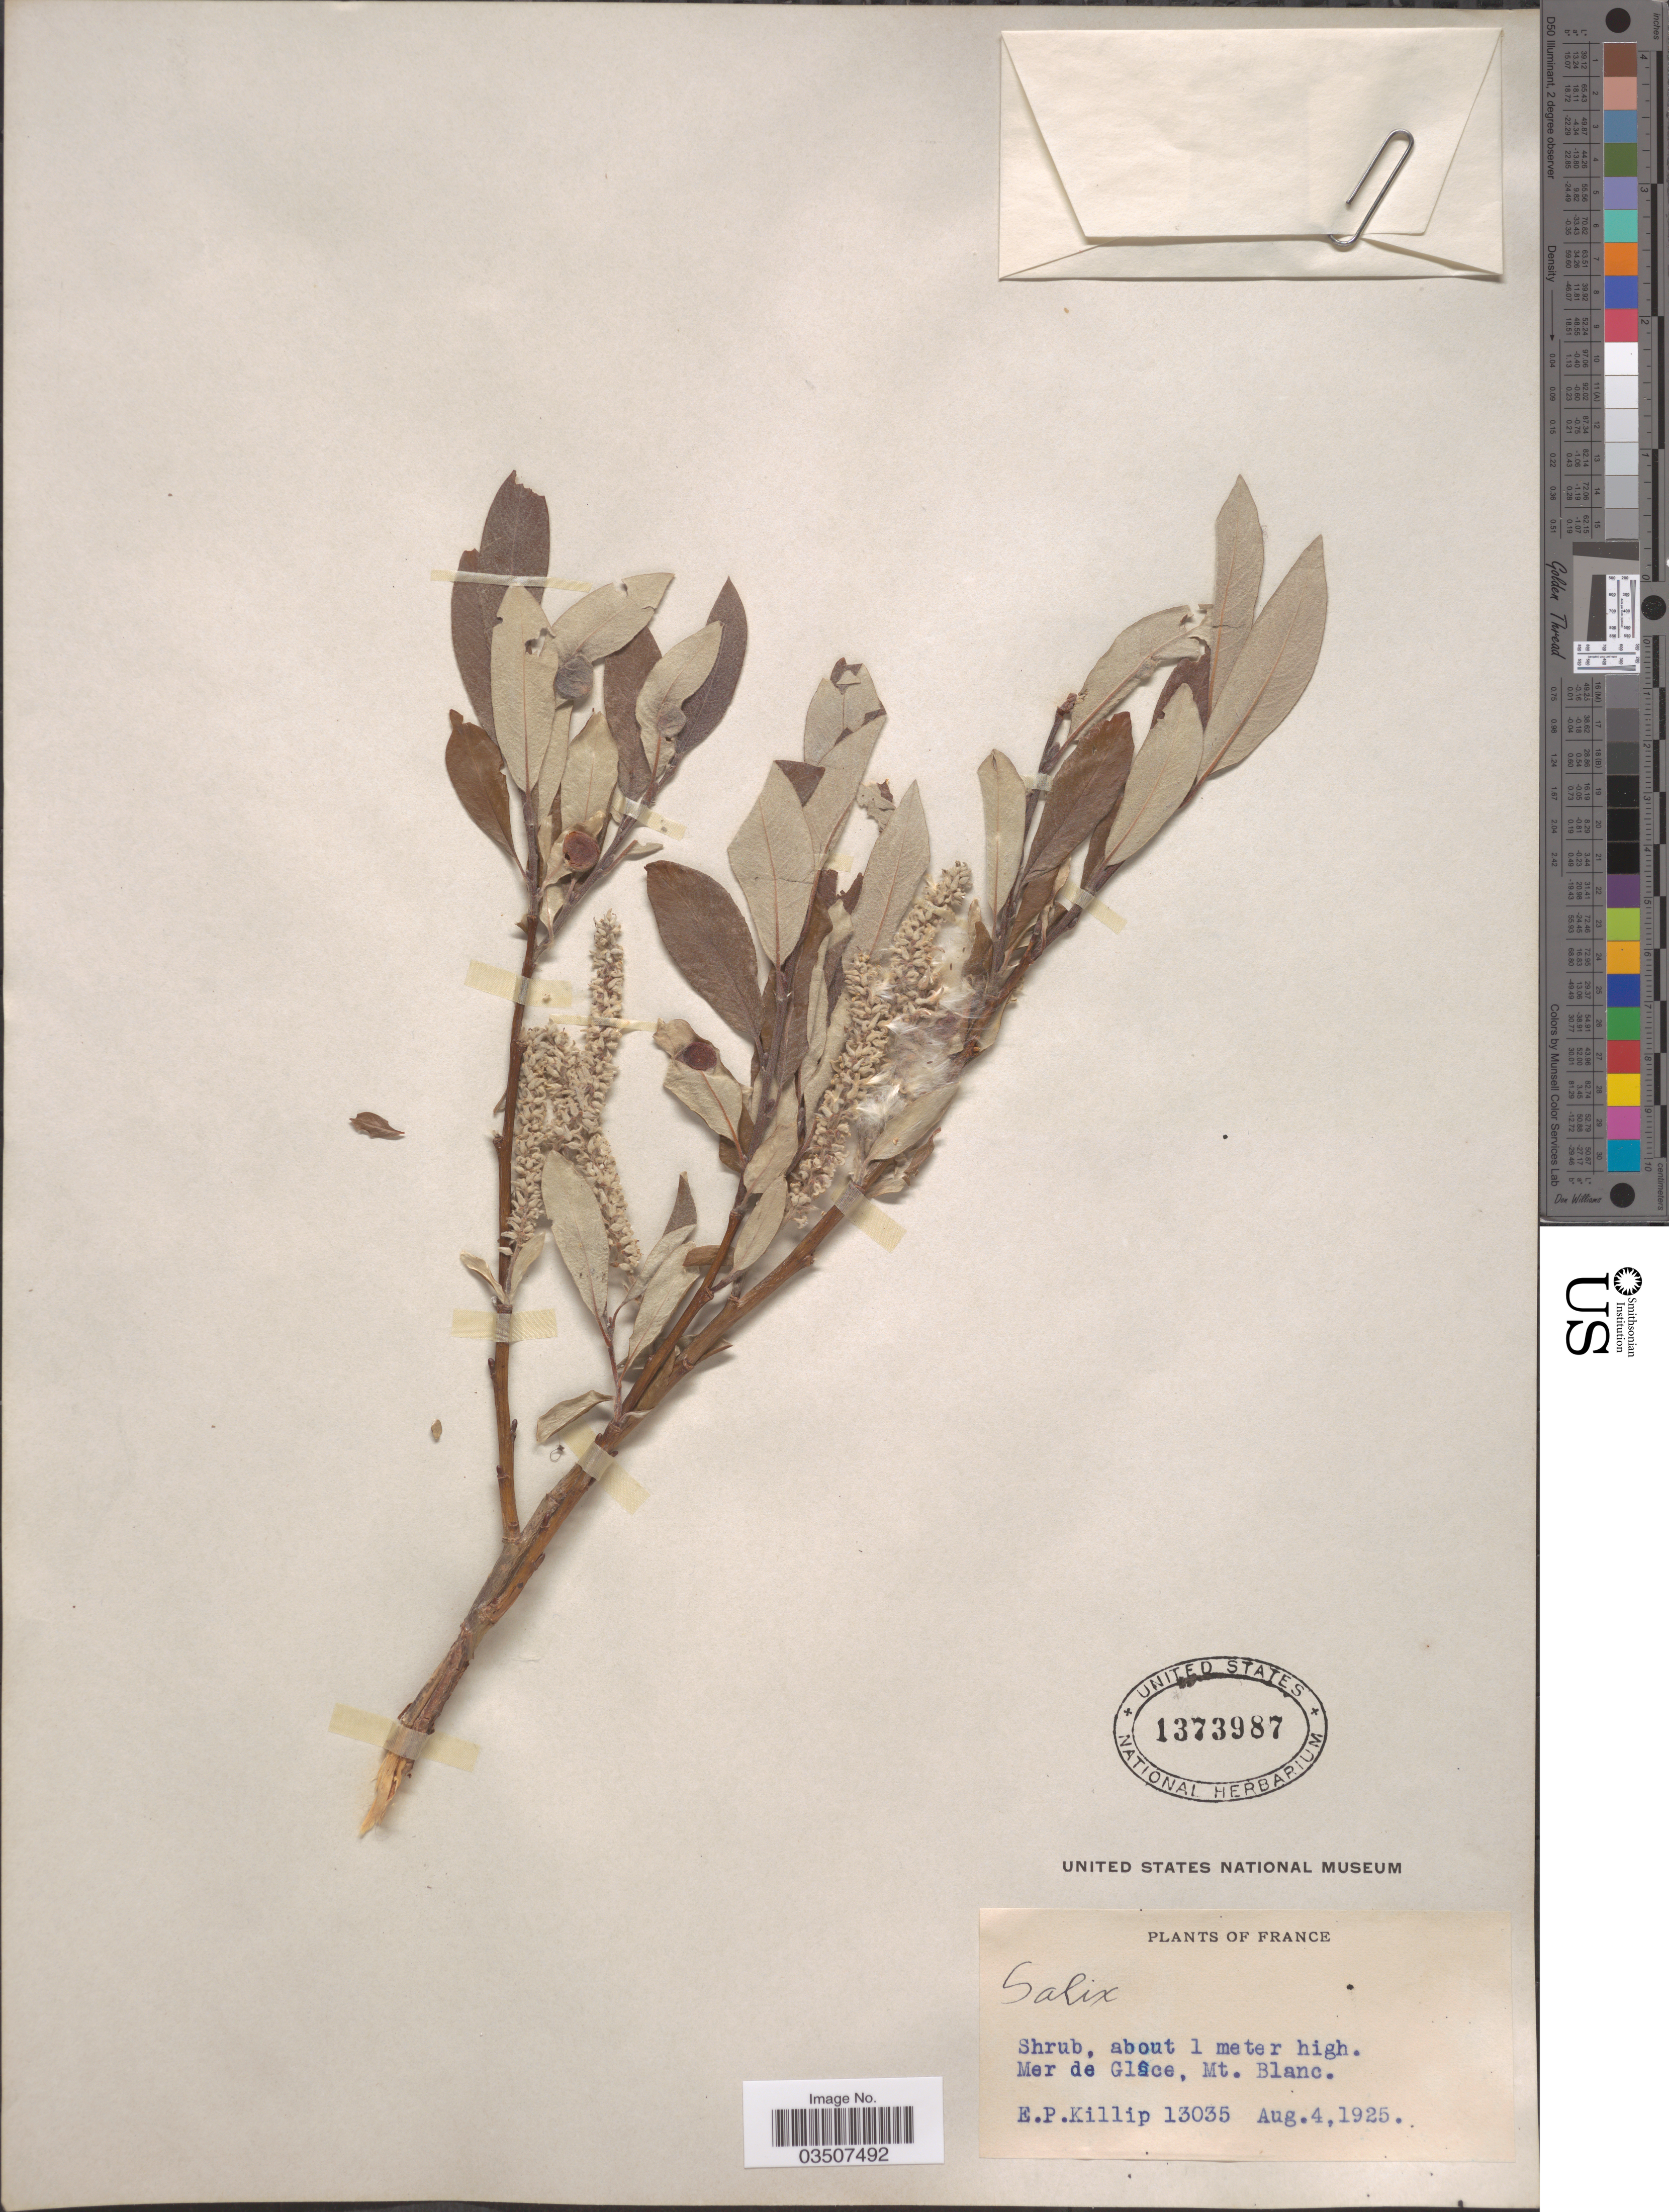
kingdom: Plantae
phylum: Tracheophyta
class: Magnoliopsida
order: Malpighiales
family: Salicaceae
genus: Salix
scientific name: Salix cordata x S. sericea Marshall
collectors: E. P. Killip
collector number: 13035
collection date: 1925-08-04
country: France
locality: Mer de Glâce, Mt. Blanc.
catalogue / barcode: US 1373987